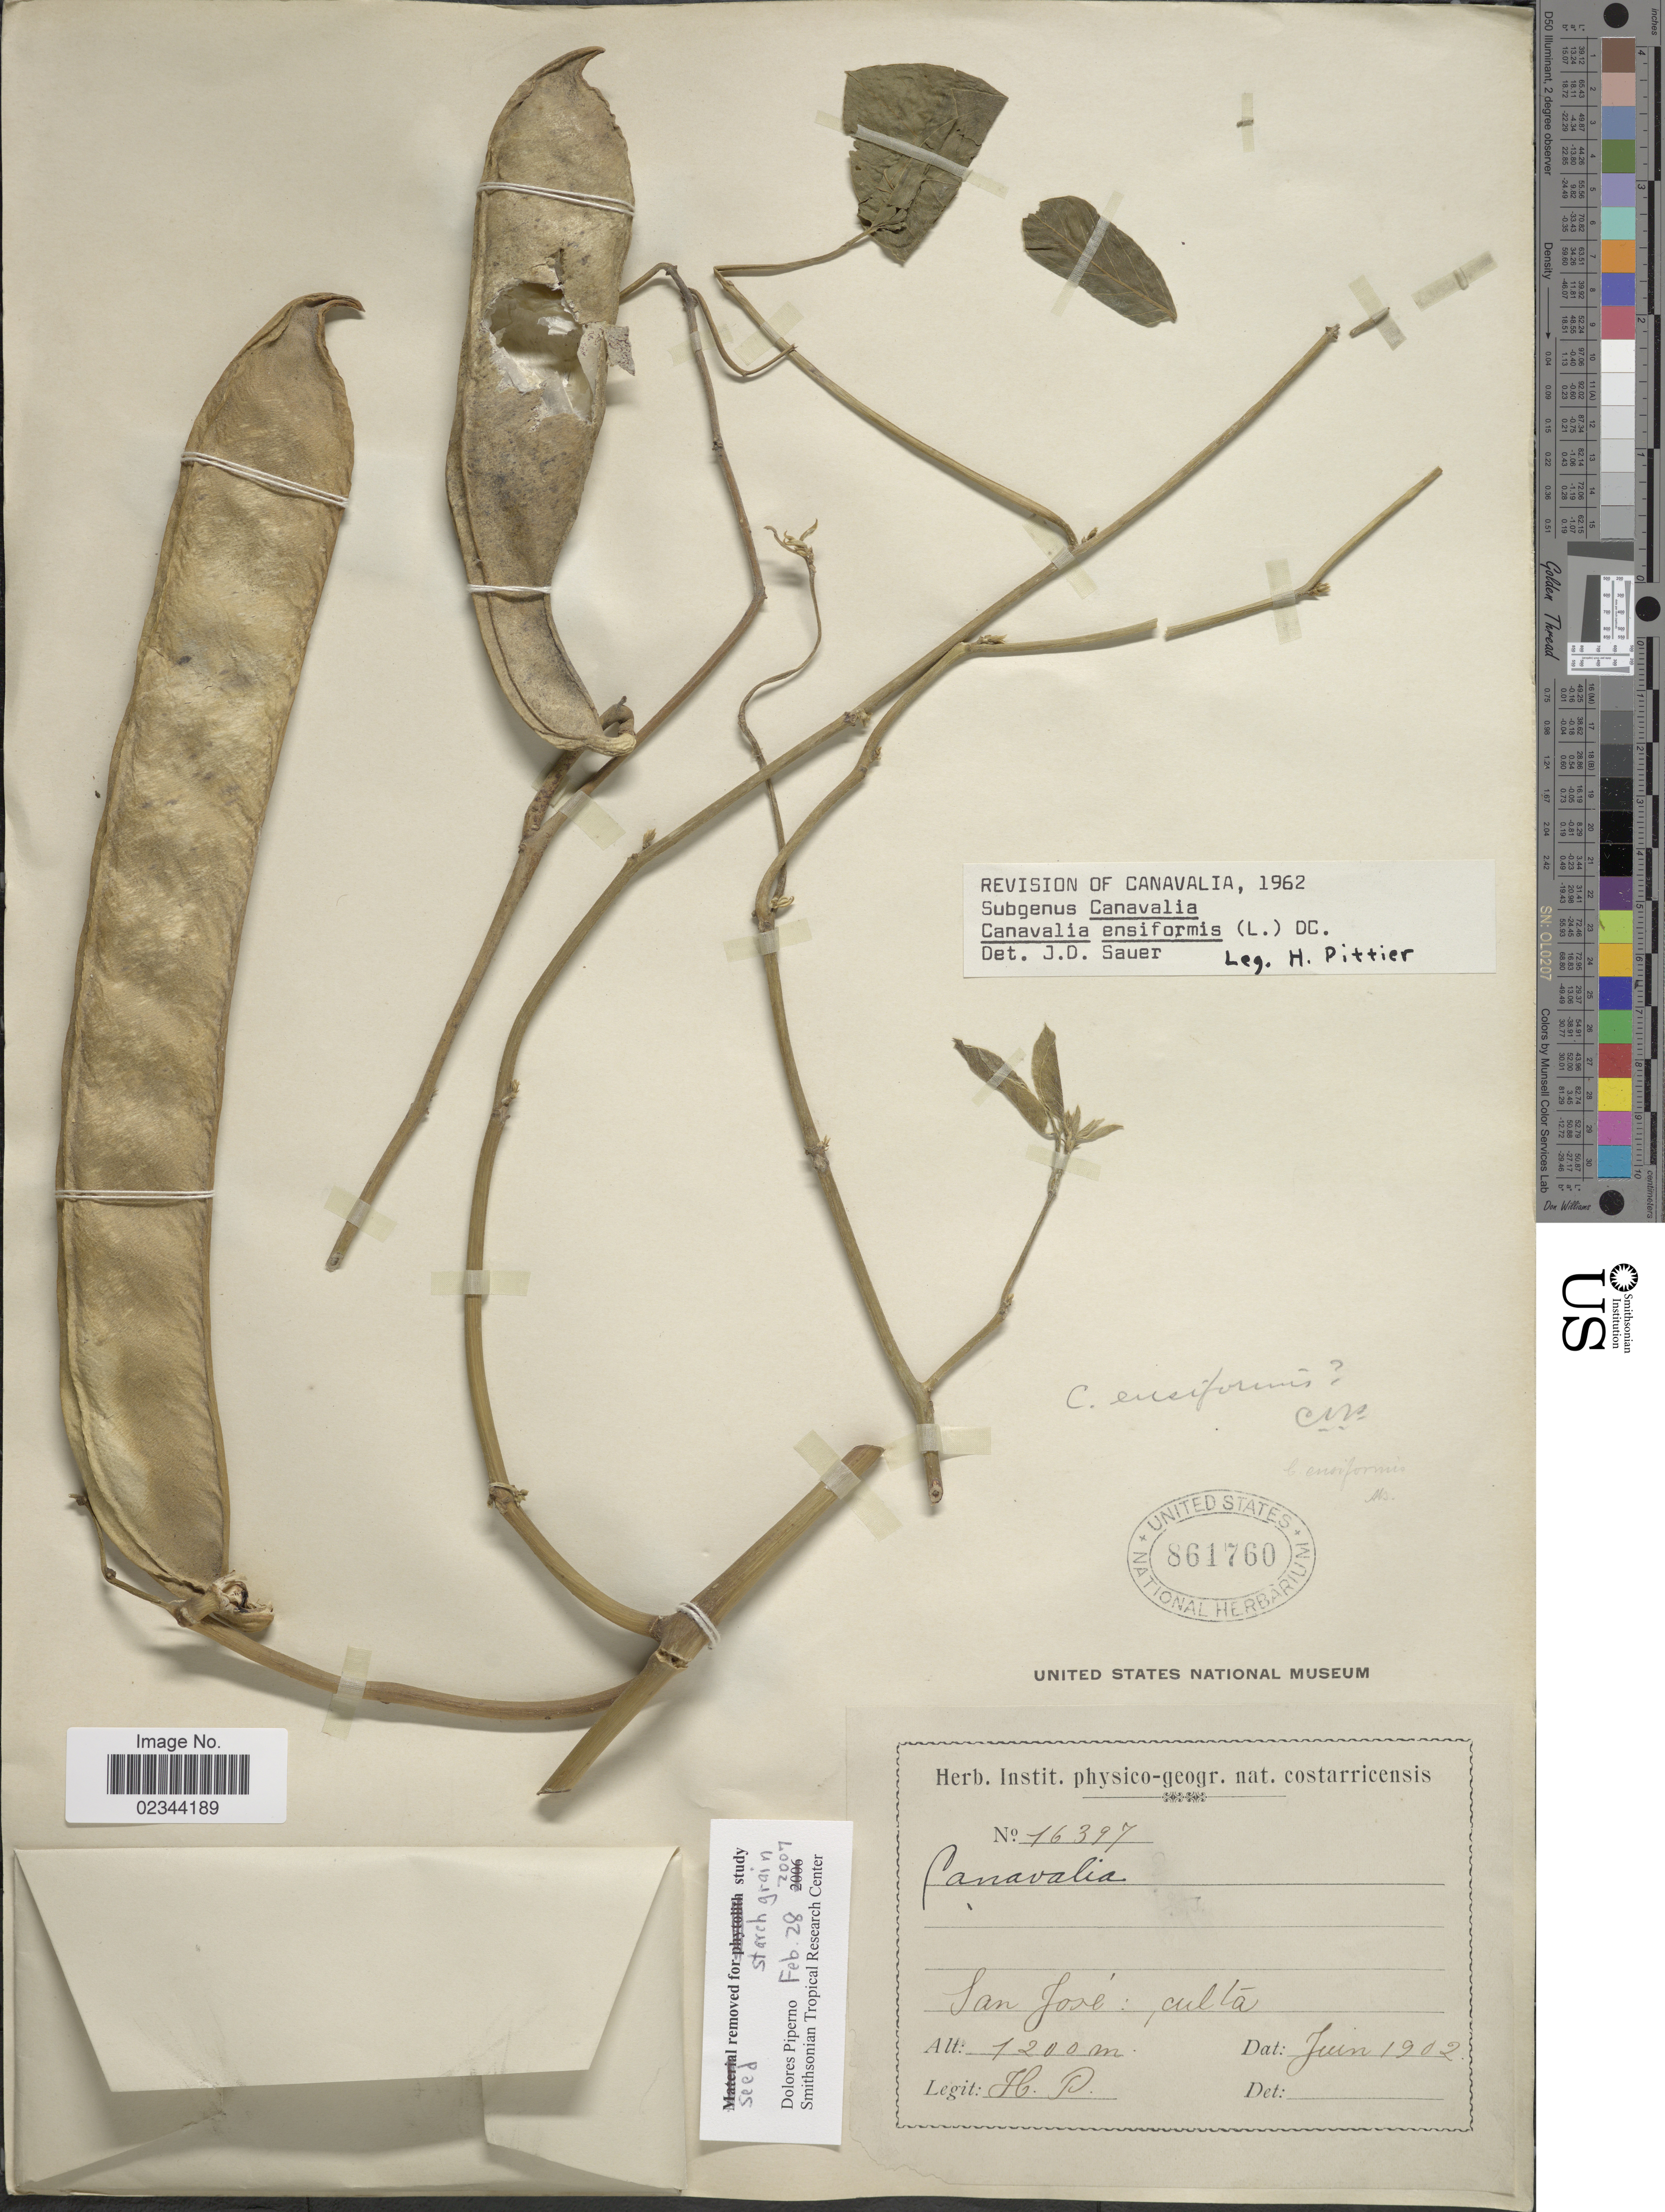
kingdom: Plantae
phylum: Tracheophyta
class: Magnoliopsida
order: Fabales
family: Fabaceae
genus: Canavalia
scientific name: Canavalia ensiformis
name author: (L.) DC.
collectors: H. P.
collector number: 16397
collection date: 1902-06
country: Costa Rica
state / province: San José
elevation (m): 1200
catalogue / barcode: US 861760